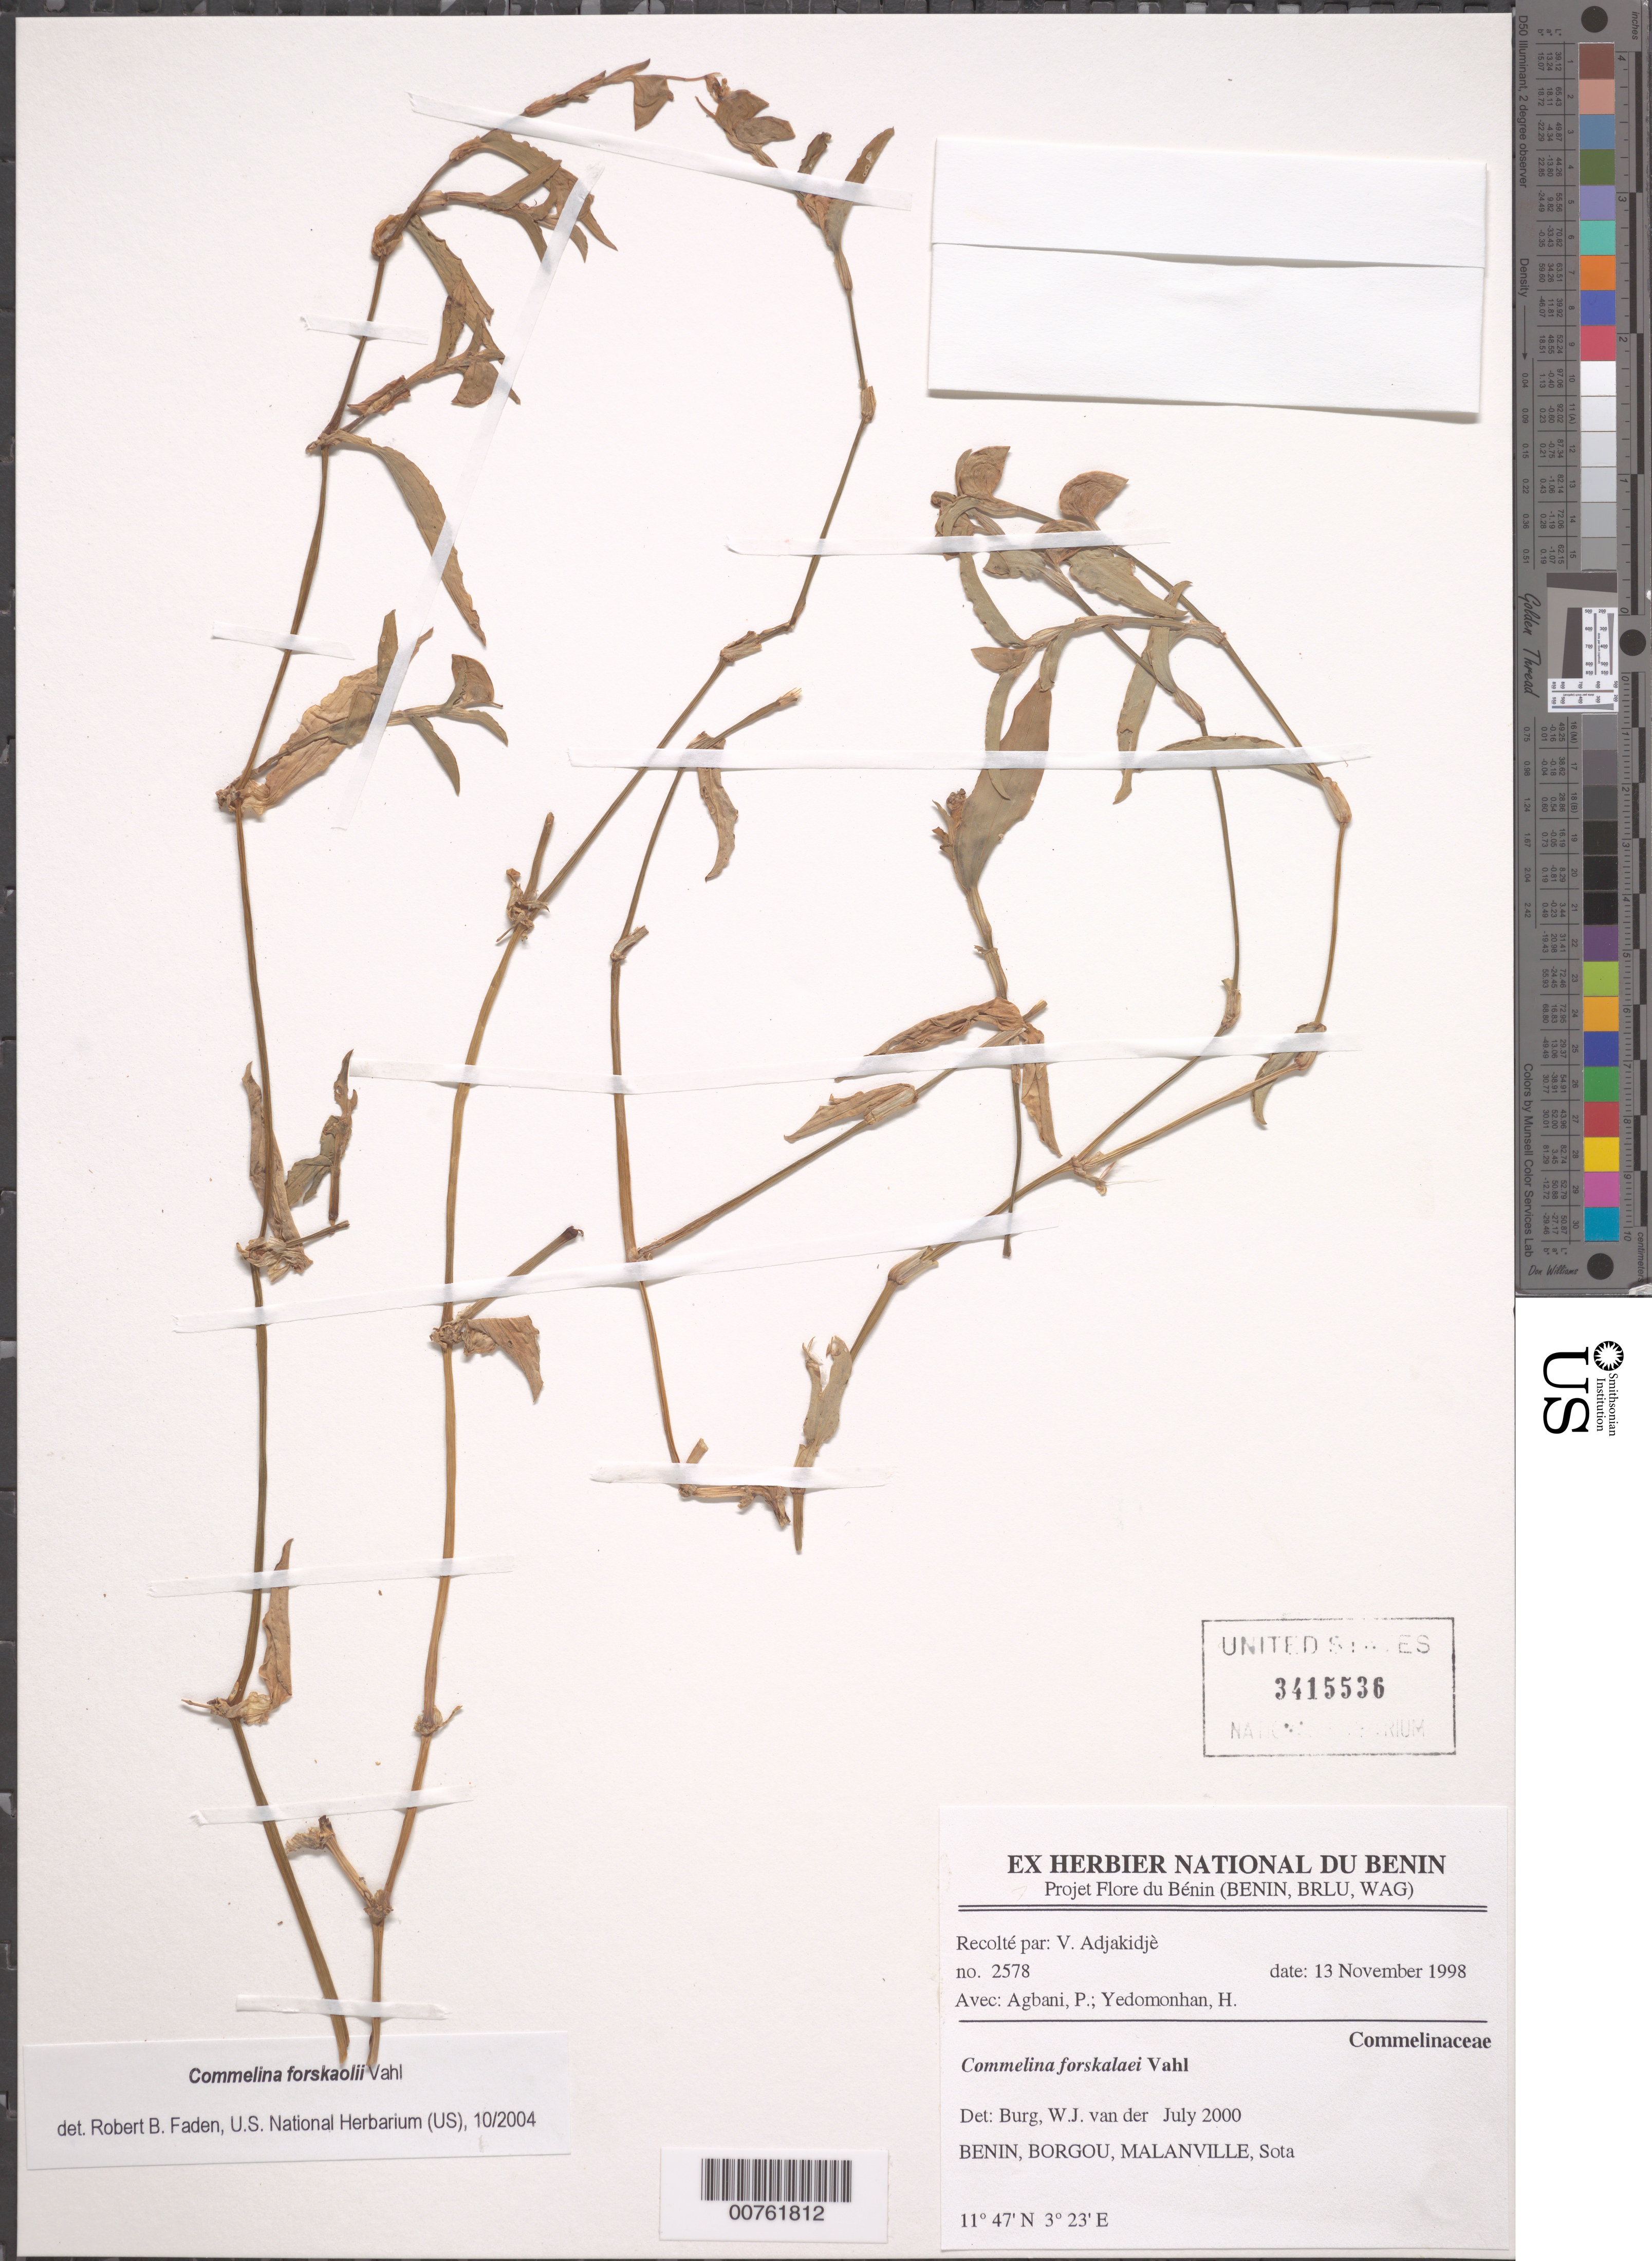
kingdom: Plantae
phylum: Tracheophyta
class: Liliopsida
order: Commelinales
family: Commelinaceae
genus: Commelina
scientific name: Commelina forskaolii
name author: Vahl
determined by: Faden, Robert B., (US), Smithsonian Institution - National Museum of Natural History (UNITED STATES)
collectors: V. Adjakidjè, P. Agbani & H. Yedomonhan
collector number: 2578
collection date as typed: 13 Nov 1998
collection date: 1998-11-13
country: Benin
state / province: Borgou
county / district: Malanville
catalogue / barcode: US 3415536